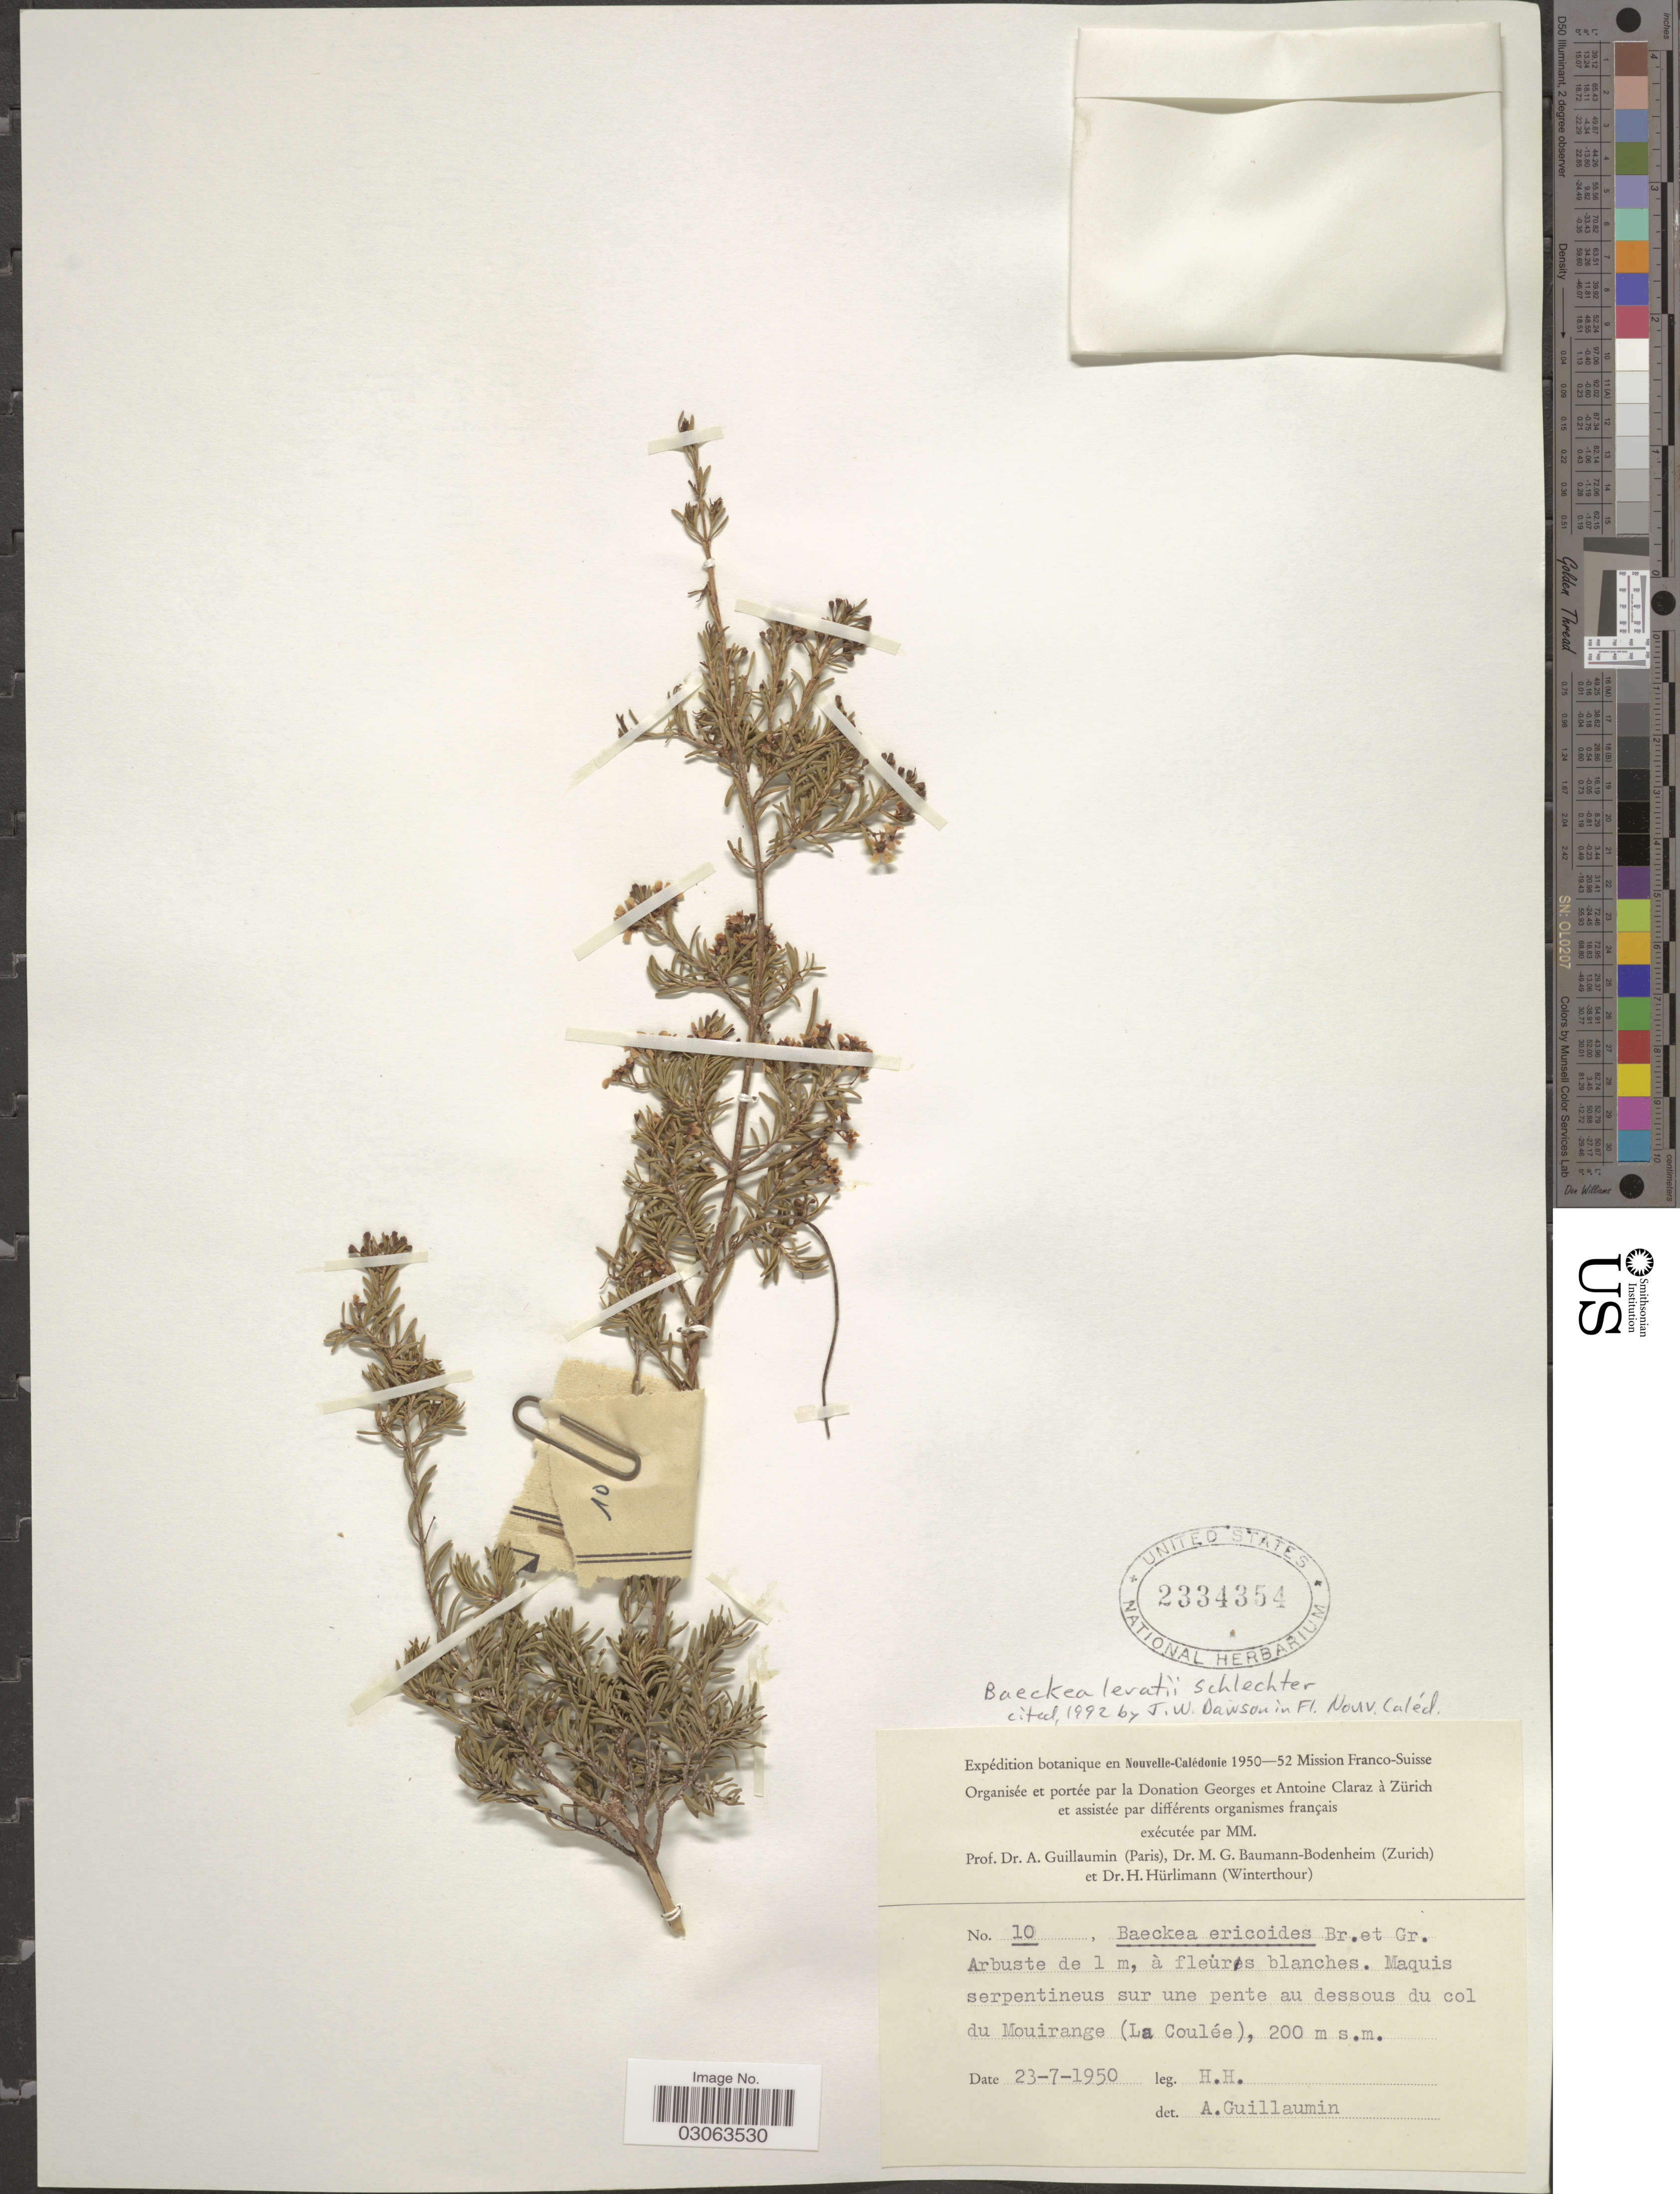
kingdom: Plantae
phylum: Tracheophyta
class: Magnoliopsida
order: Myrtales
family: Myrtaceae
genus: Sannantha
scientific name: Sannantha leratii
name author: (Schltr.) P.G. Wilson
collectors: H. Hürlimann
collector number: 10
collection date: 1950-07-23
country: New Caledonia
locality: Mouirange (La Coulée).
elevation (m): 200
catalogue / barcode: US 2334354